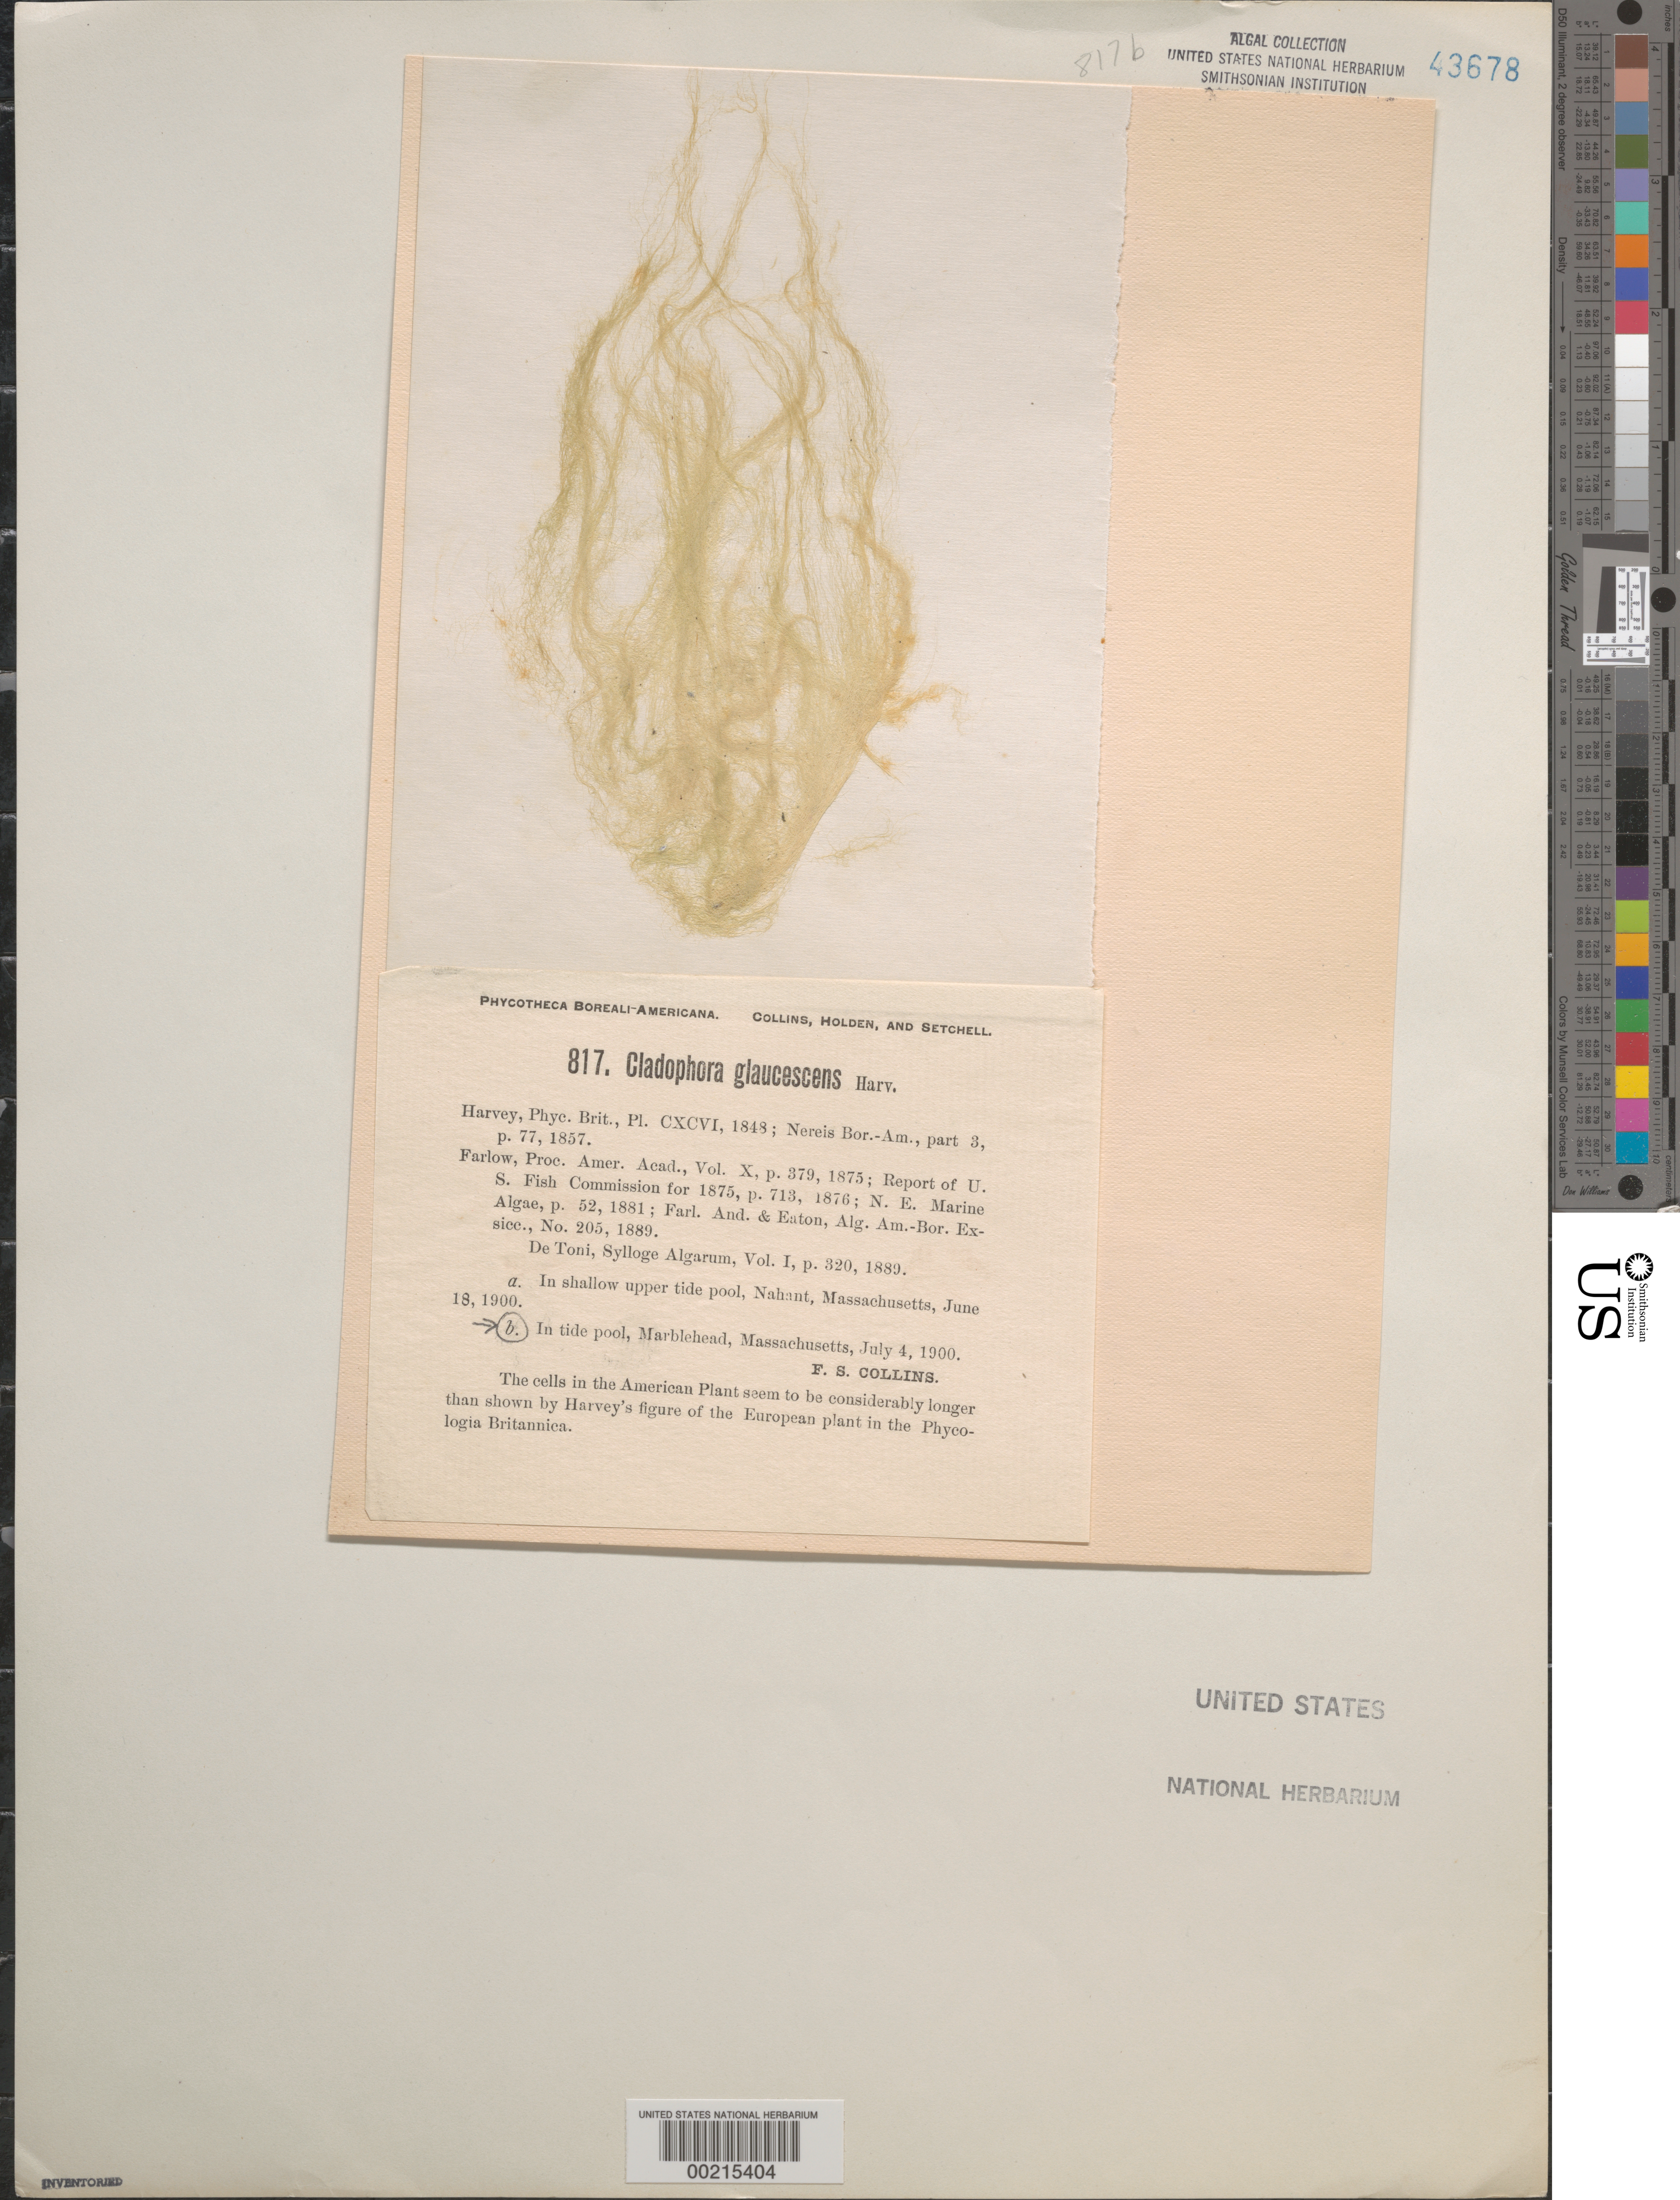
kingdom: Plantae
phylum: Chlorophyta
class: Ulvophyceae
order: Cladophorales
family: Cladophoraceae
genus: Cladophora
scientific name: Cladophora sericea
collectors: F. Collins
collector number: PB-A 817b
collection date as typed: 04 Jul 1900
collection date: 1900-07-04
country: United States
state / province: Massachusetts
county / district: Essex County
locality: Marblehead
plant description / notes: Collins, Holden & Setchell, Phycotheca Boreali-Americana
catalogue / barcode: US 43678